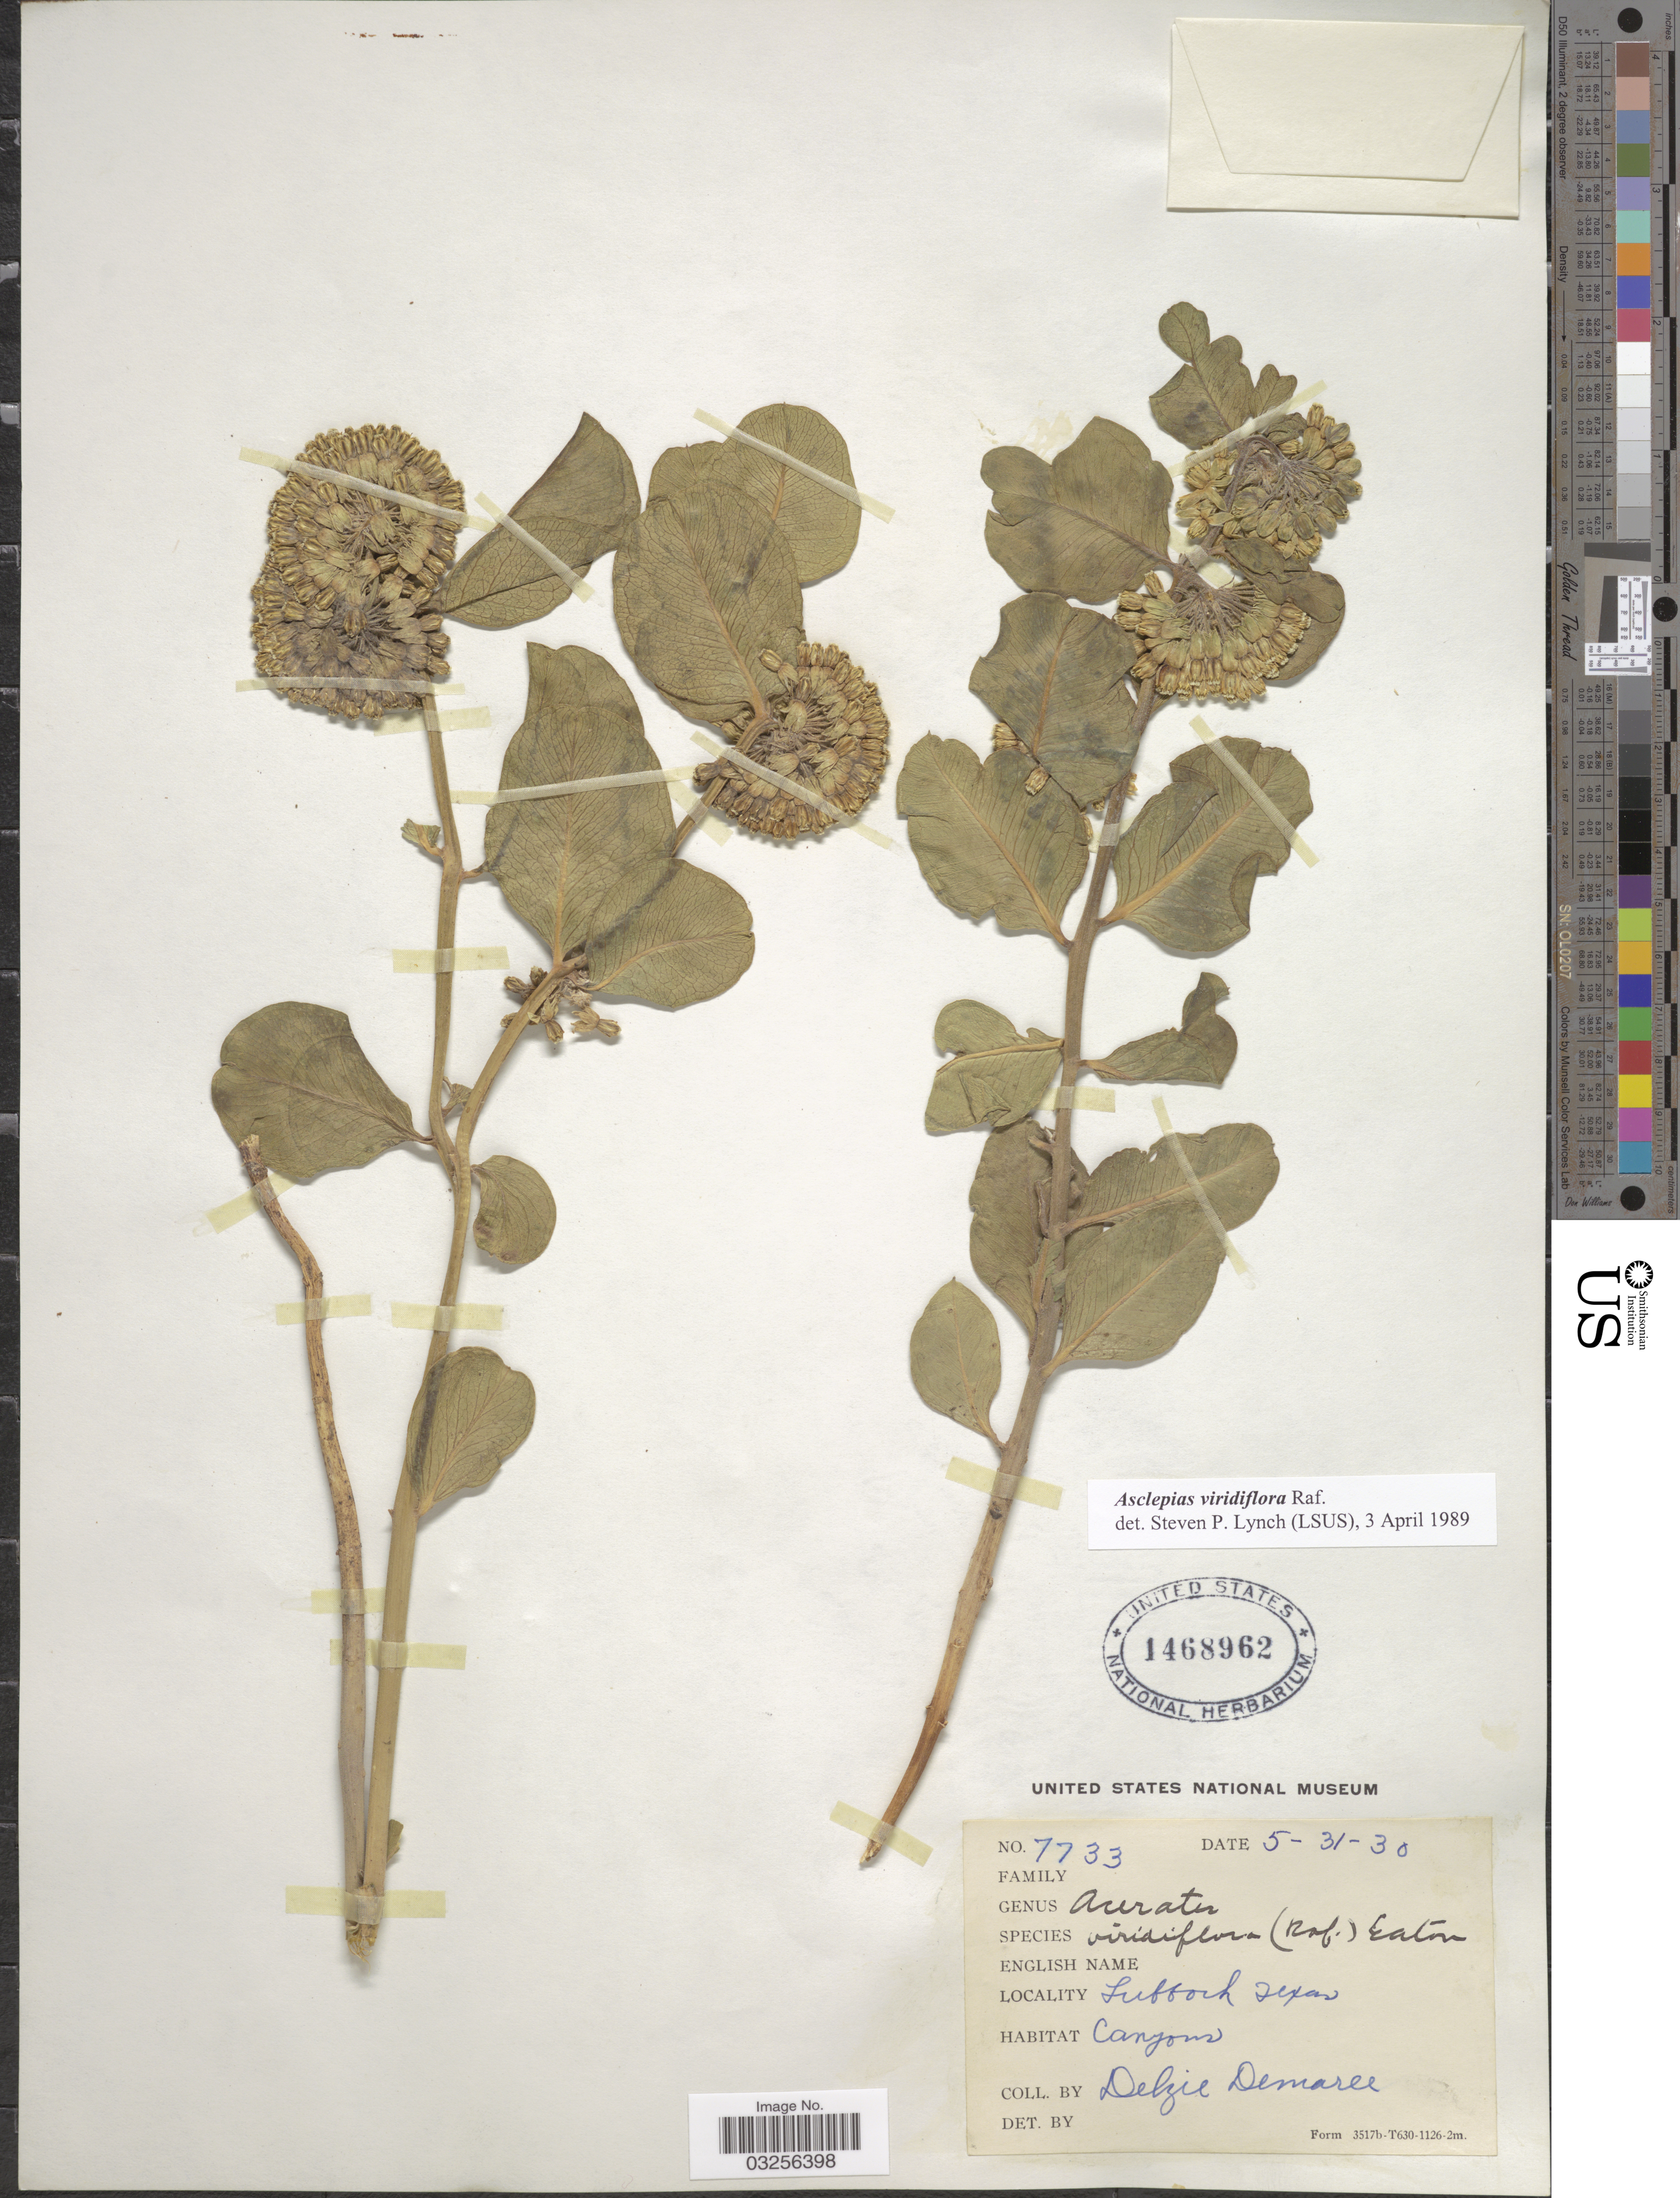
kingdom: Plantae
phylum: Tracheophyta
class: Magnoliopsida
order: Gentianales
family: Apocynaceae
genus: Asclepias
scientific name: Asclepias viridiflora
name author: Raf.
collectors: D. Demaree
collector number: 7733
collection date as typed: Transcribed d/m/y: 31/5/30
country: United States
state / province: Texas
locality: Lubbock.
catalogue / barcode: US 1468962